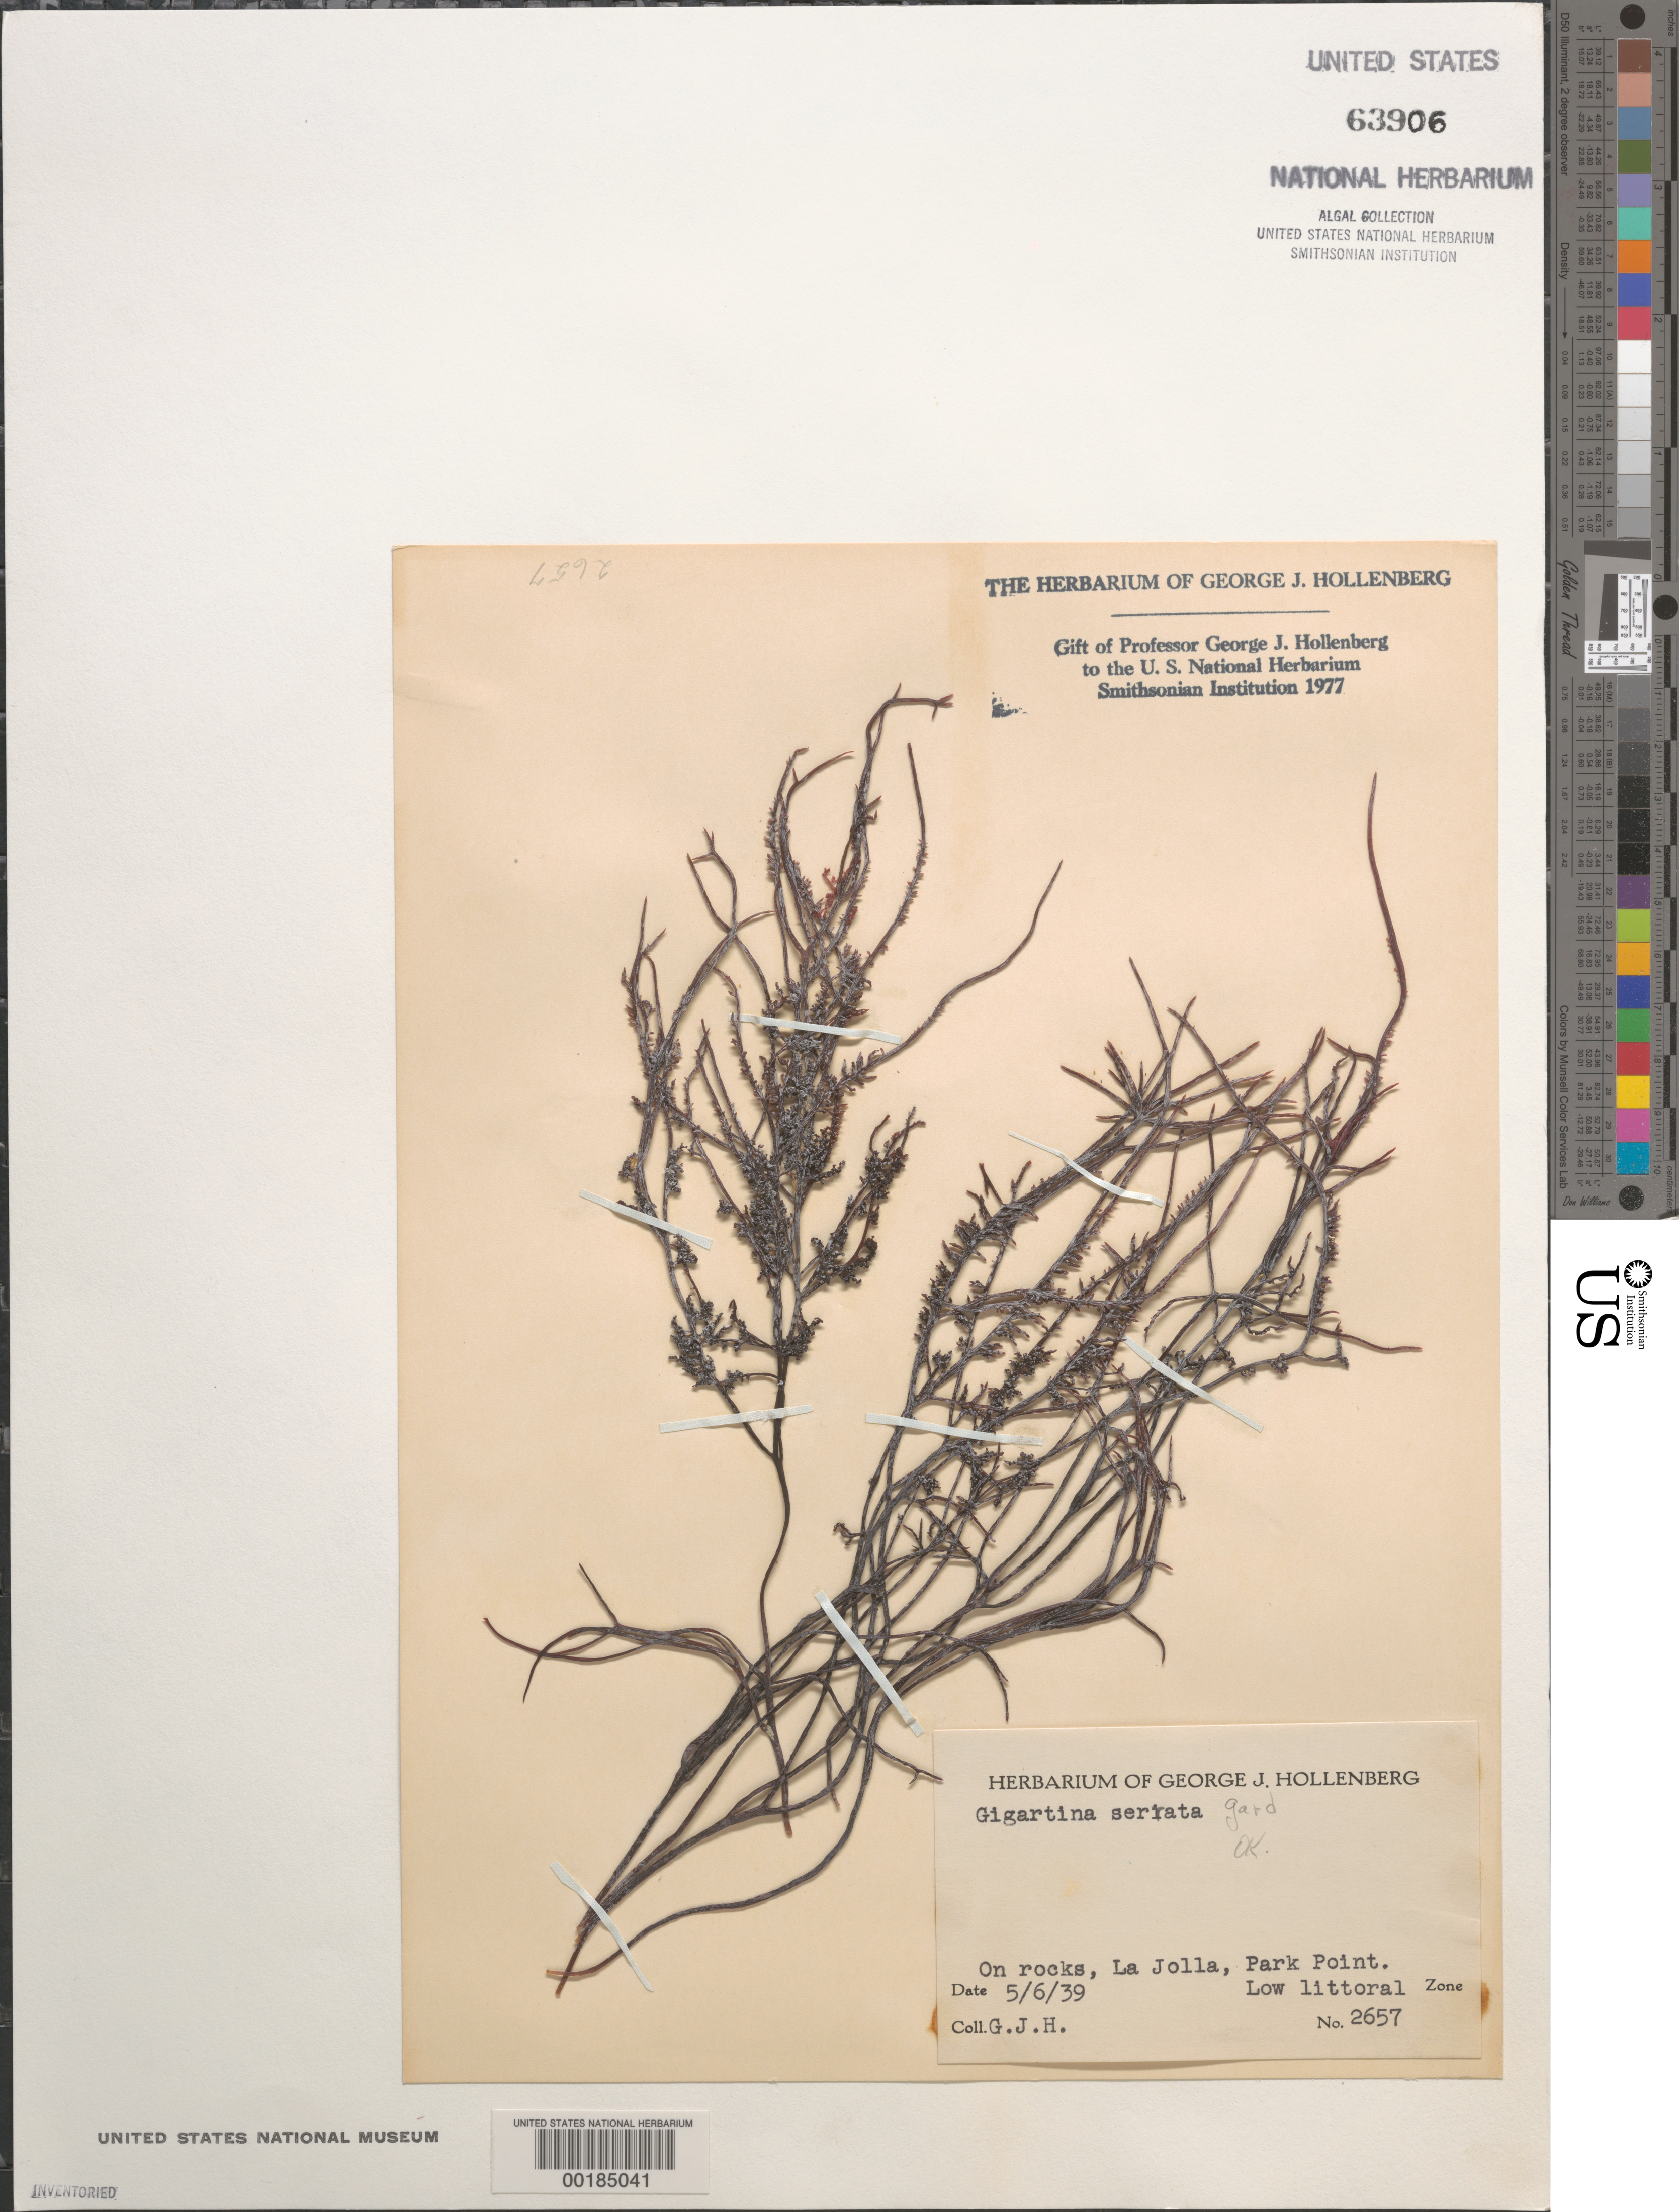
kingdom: Plantae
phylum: Rhodophyta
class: Florideophyceae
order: Gigartinales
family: Gigartinaceae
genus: Chondracanthus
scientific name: Chondracanthus serratus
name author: (N.L. Gardner) J.R. Hughey & Hommersand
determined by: Algae name updating Project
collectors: G. Hollenberg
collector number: GJH 2657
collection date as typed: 06 May 1939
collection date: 1939-05-06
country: United States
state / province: California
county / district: San Diego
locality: La Jolla, Park Point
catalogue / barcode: US 63906